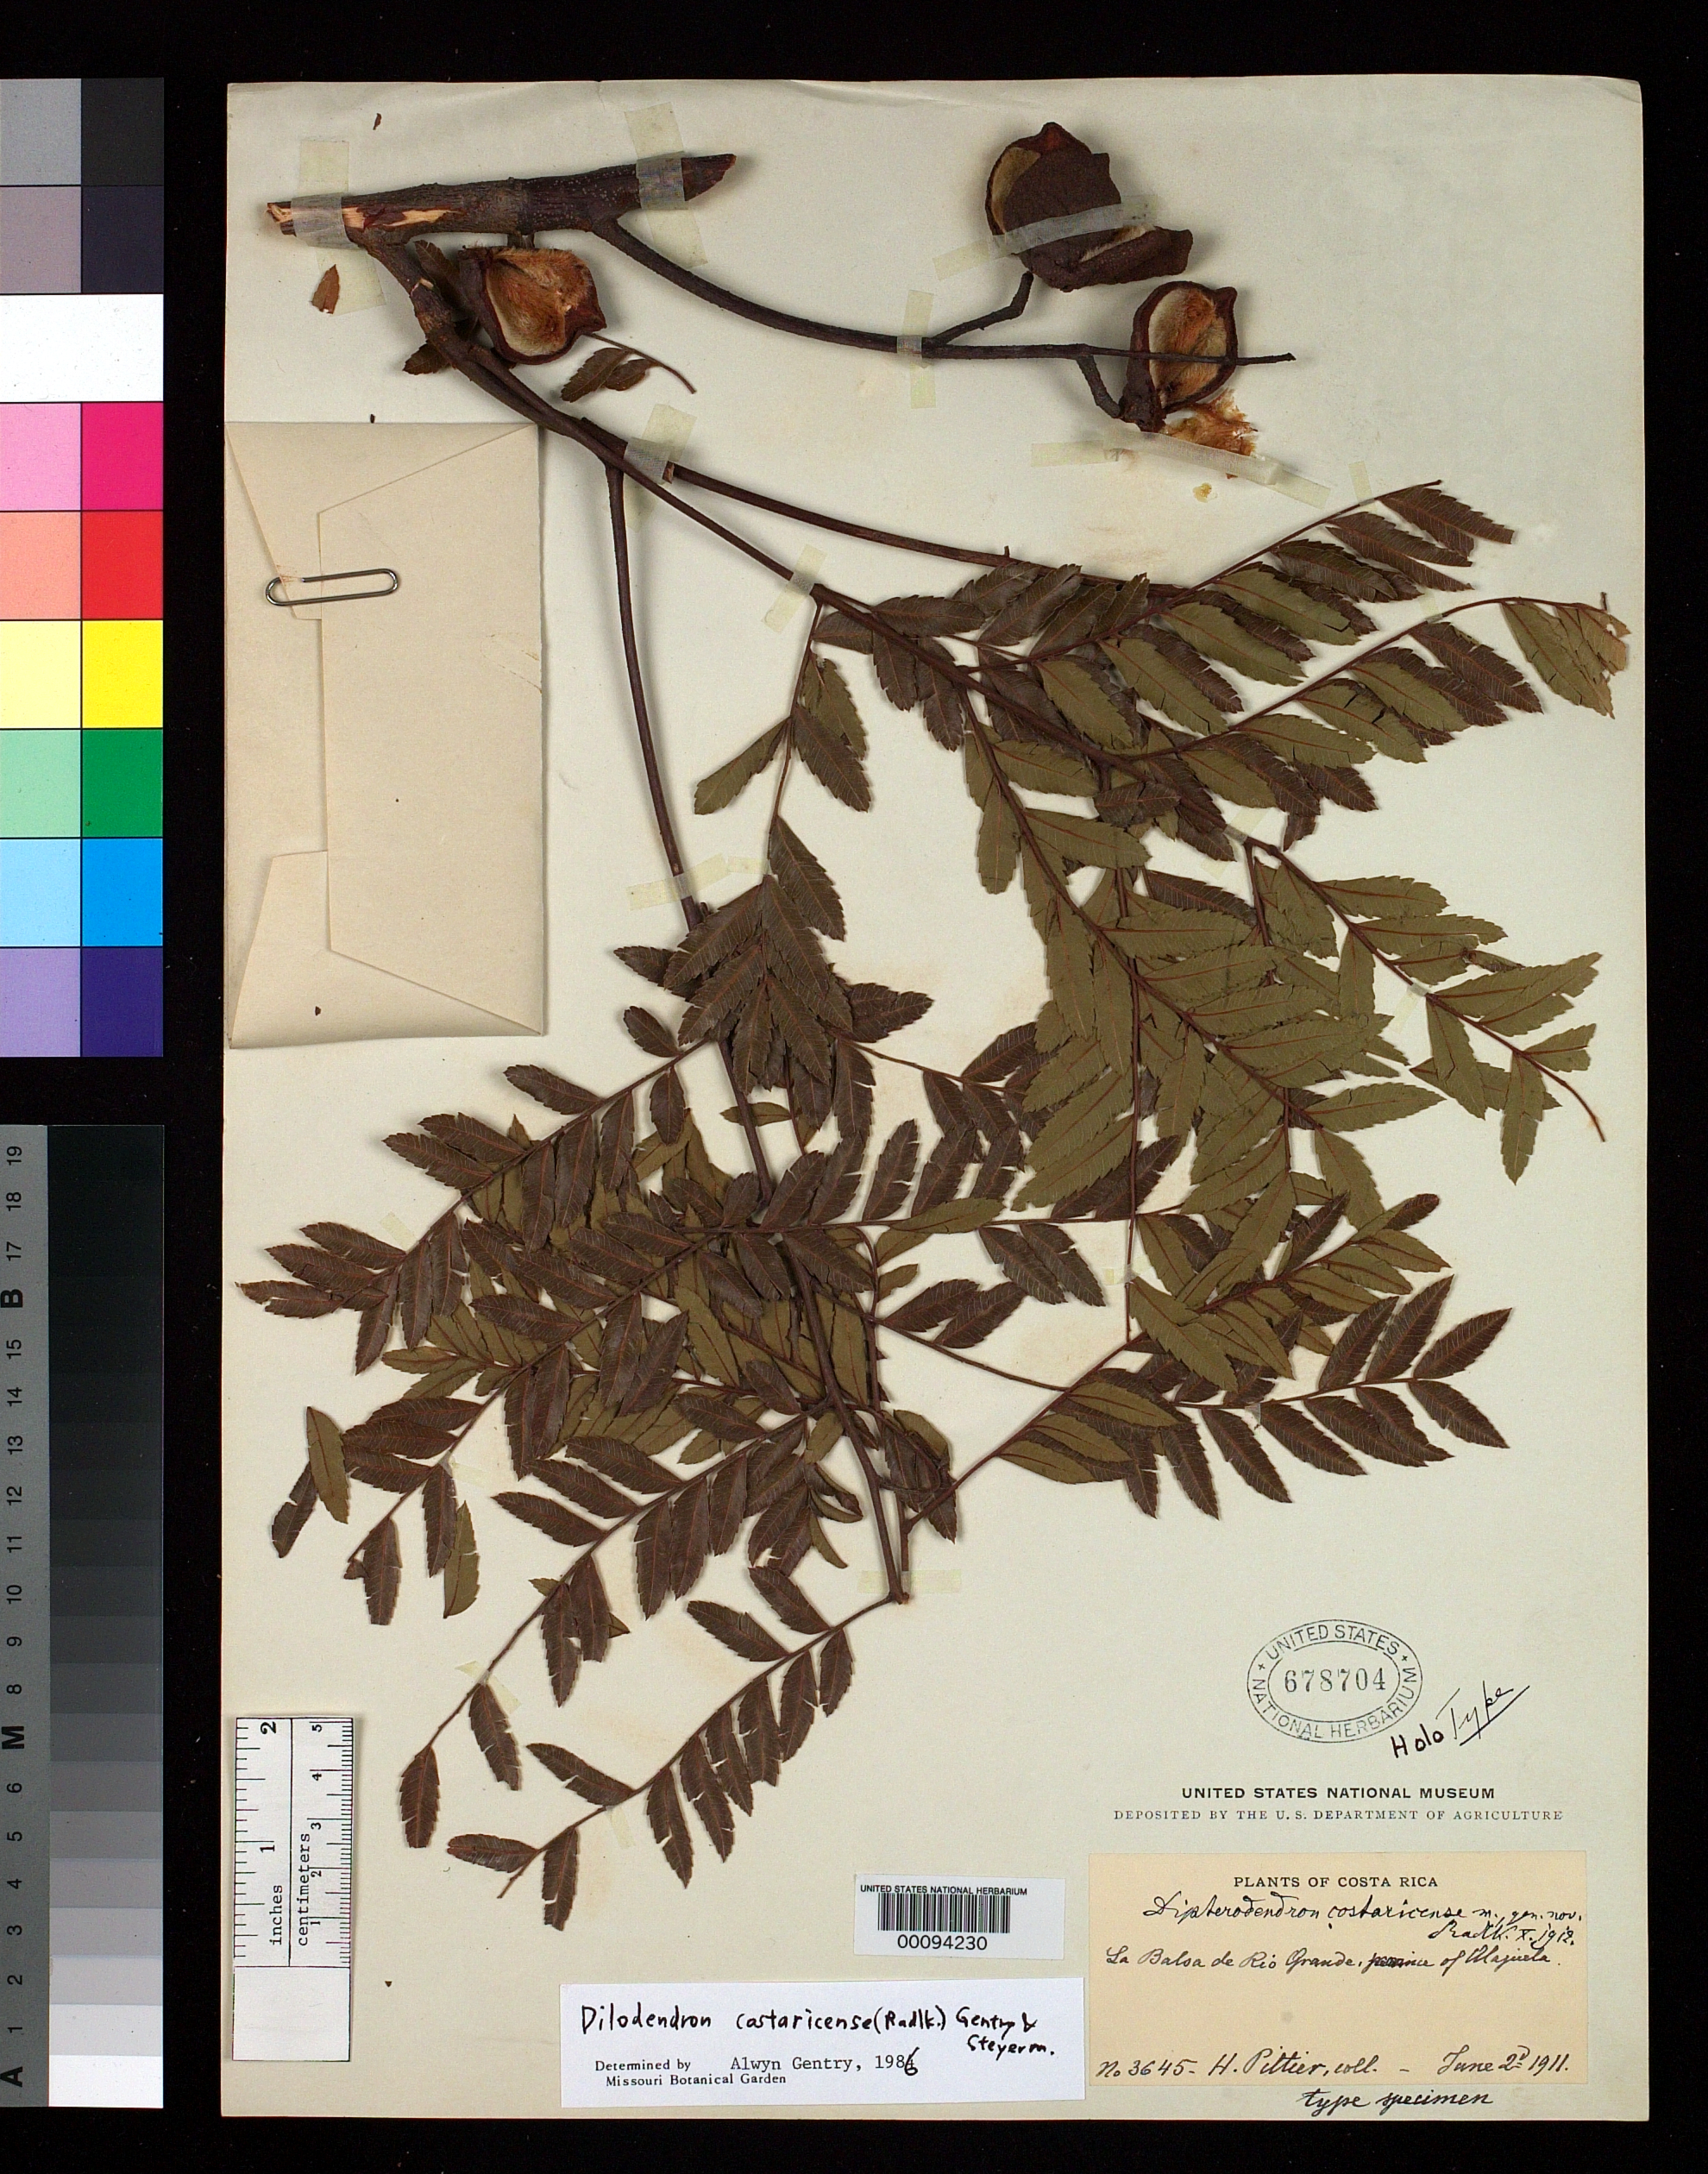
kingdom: Plantae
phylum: Tracheophyta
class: Magnoliopsida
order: Sapindales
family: Sapindaceae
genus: Dipterodendron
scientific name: Dipterodendron costaricense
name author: Radlk.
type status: Holotype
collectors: H. F. Pittier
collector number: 3645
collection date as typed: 02 Jun 1911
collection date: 1911-06-02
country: Costa Rica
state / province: Alajuela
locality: La Balsa de Rio Grande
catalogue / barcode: US 678704